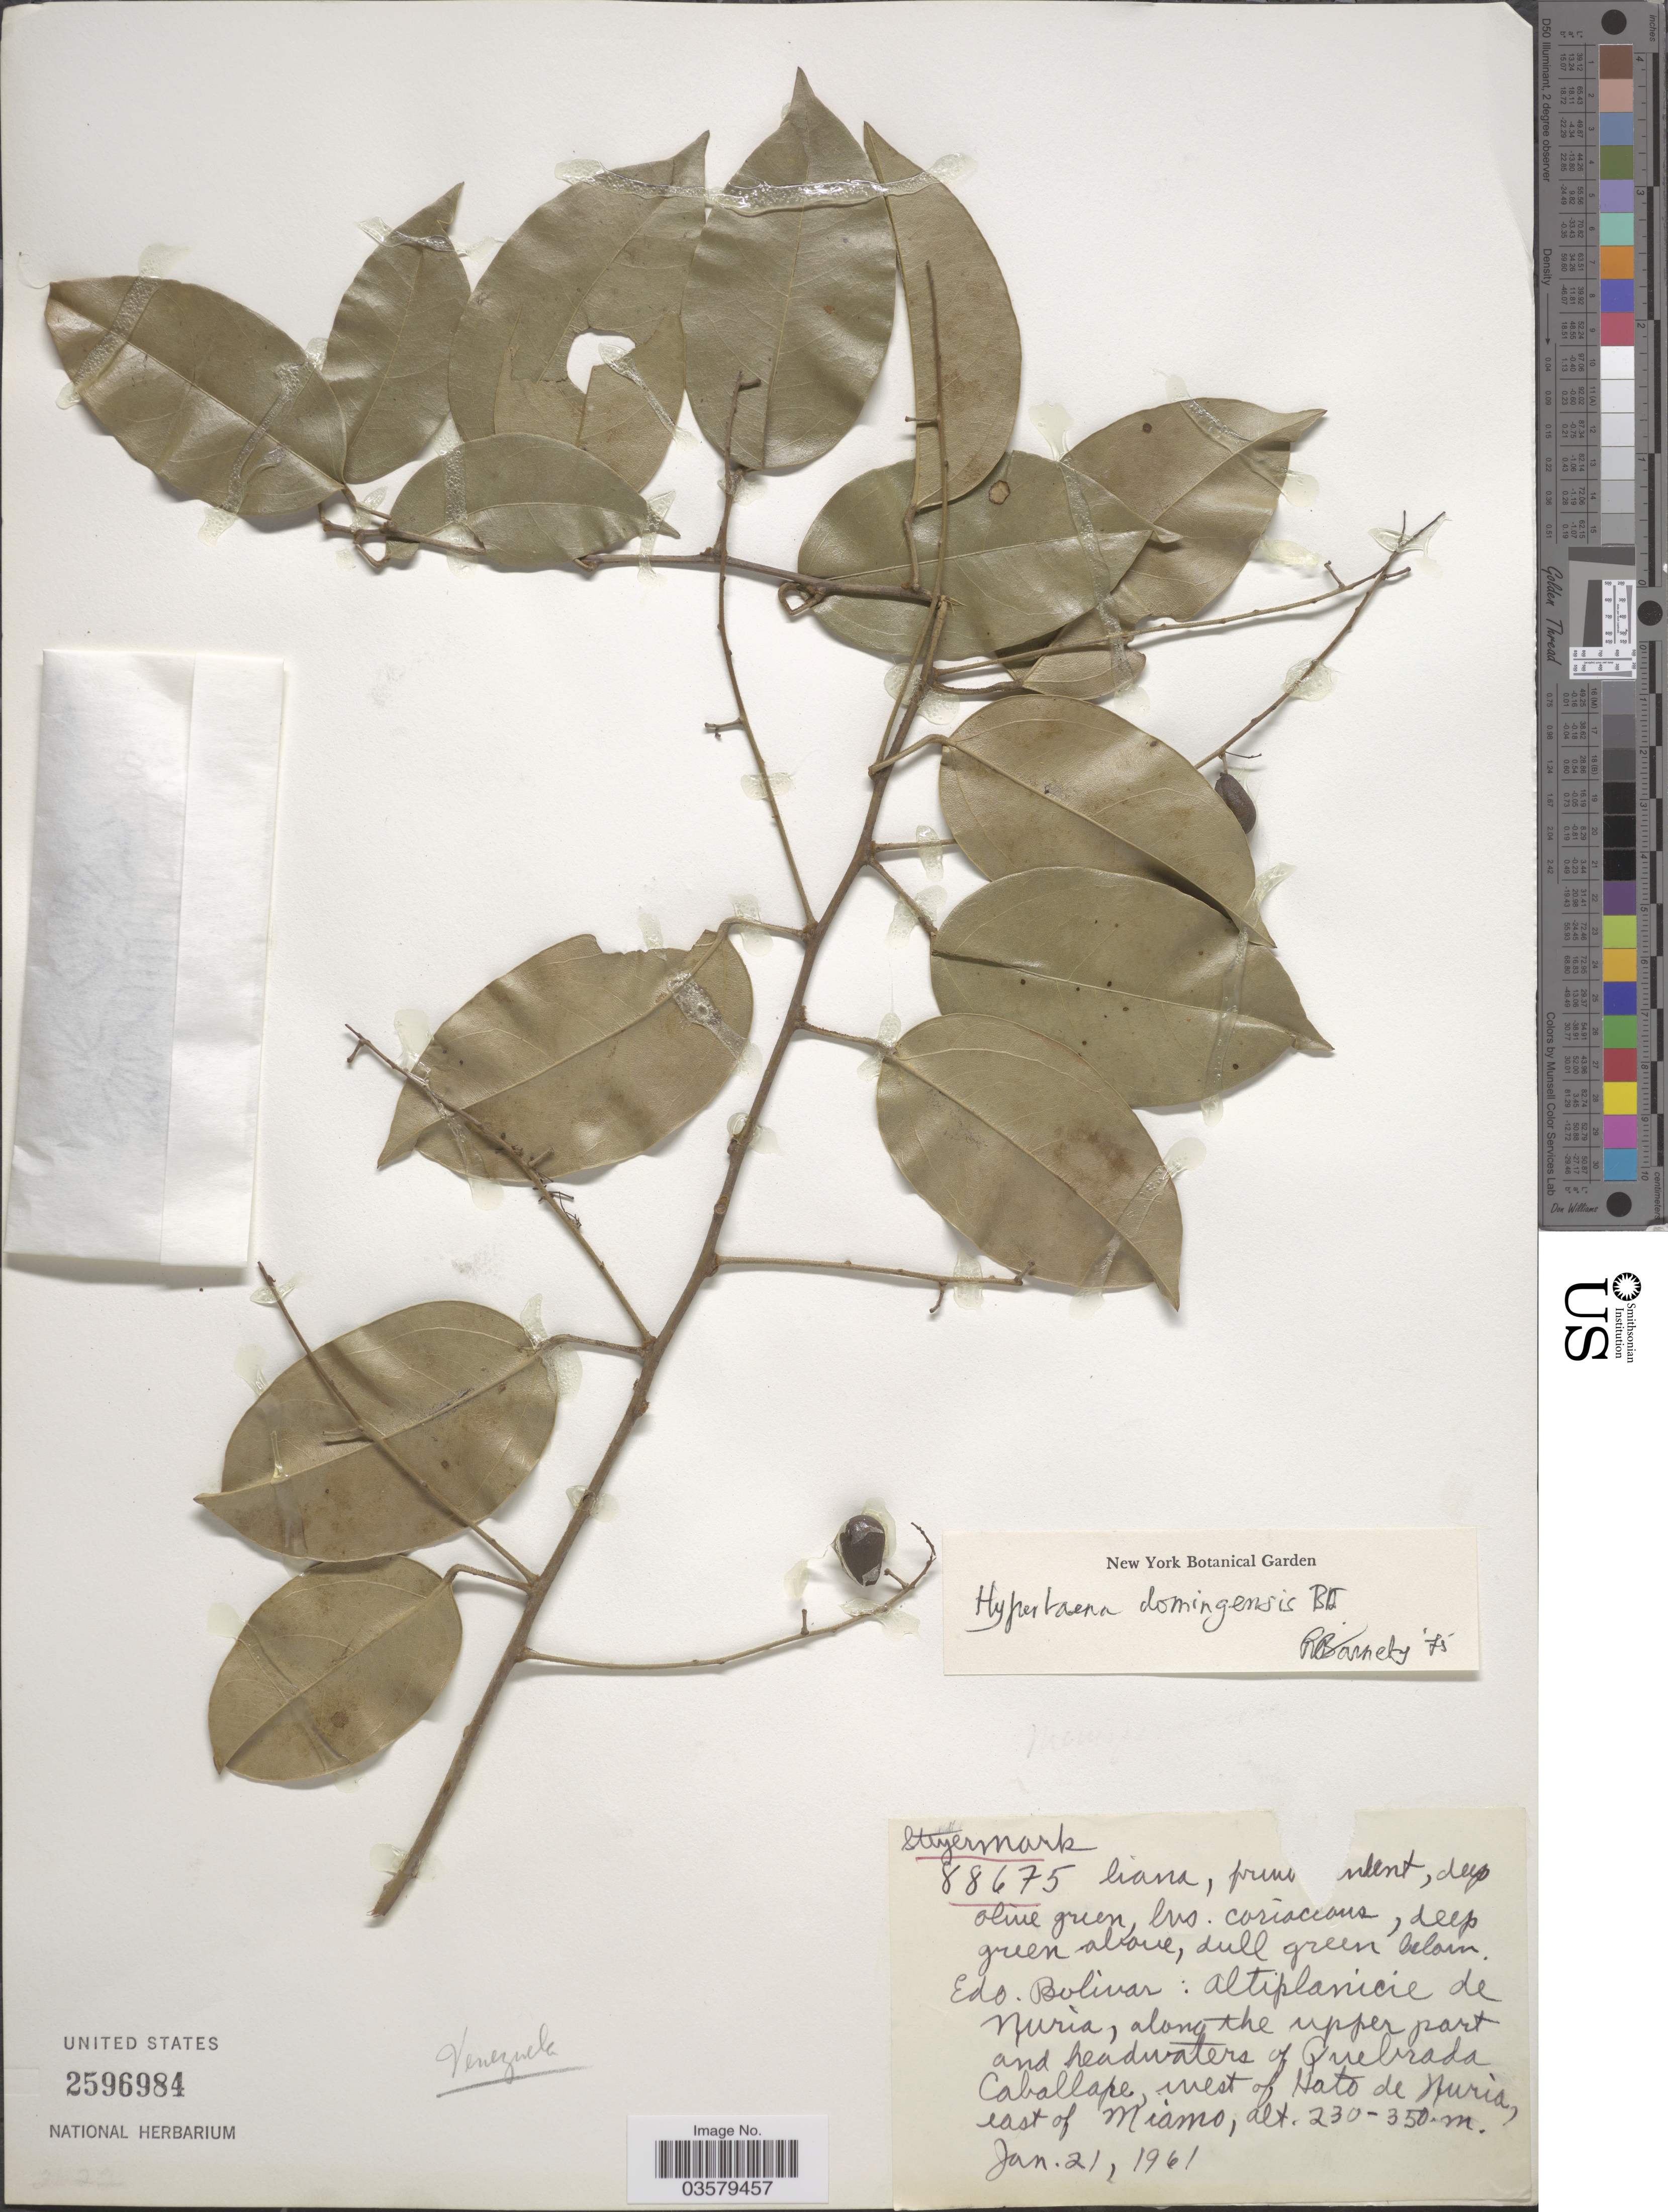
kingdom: Plantae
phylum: Tracheophyta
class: Magnoliopsida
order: Ranunculales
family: Menispermaceae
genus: Hyperbaena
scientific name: Hyperbaena domingensis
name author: (DC.) Benth.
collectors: Steyermark, --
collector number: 88675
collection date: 1961-01-21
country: Venezuela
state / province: Bolivar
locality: Altiplanicie de Nuria, along the upper part and headwaters of Quebrada Caballape, west of Hato de Nuria, east of Miamo.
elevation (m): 230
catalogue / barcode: US 2596984